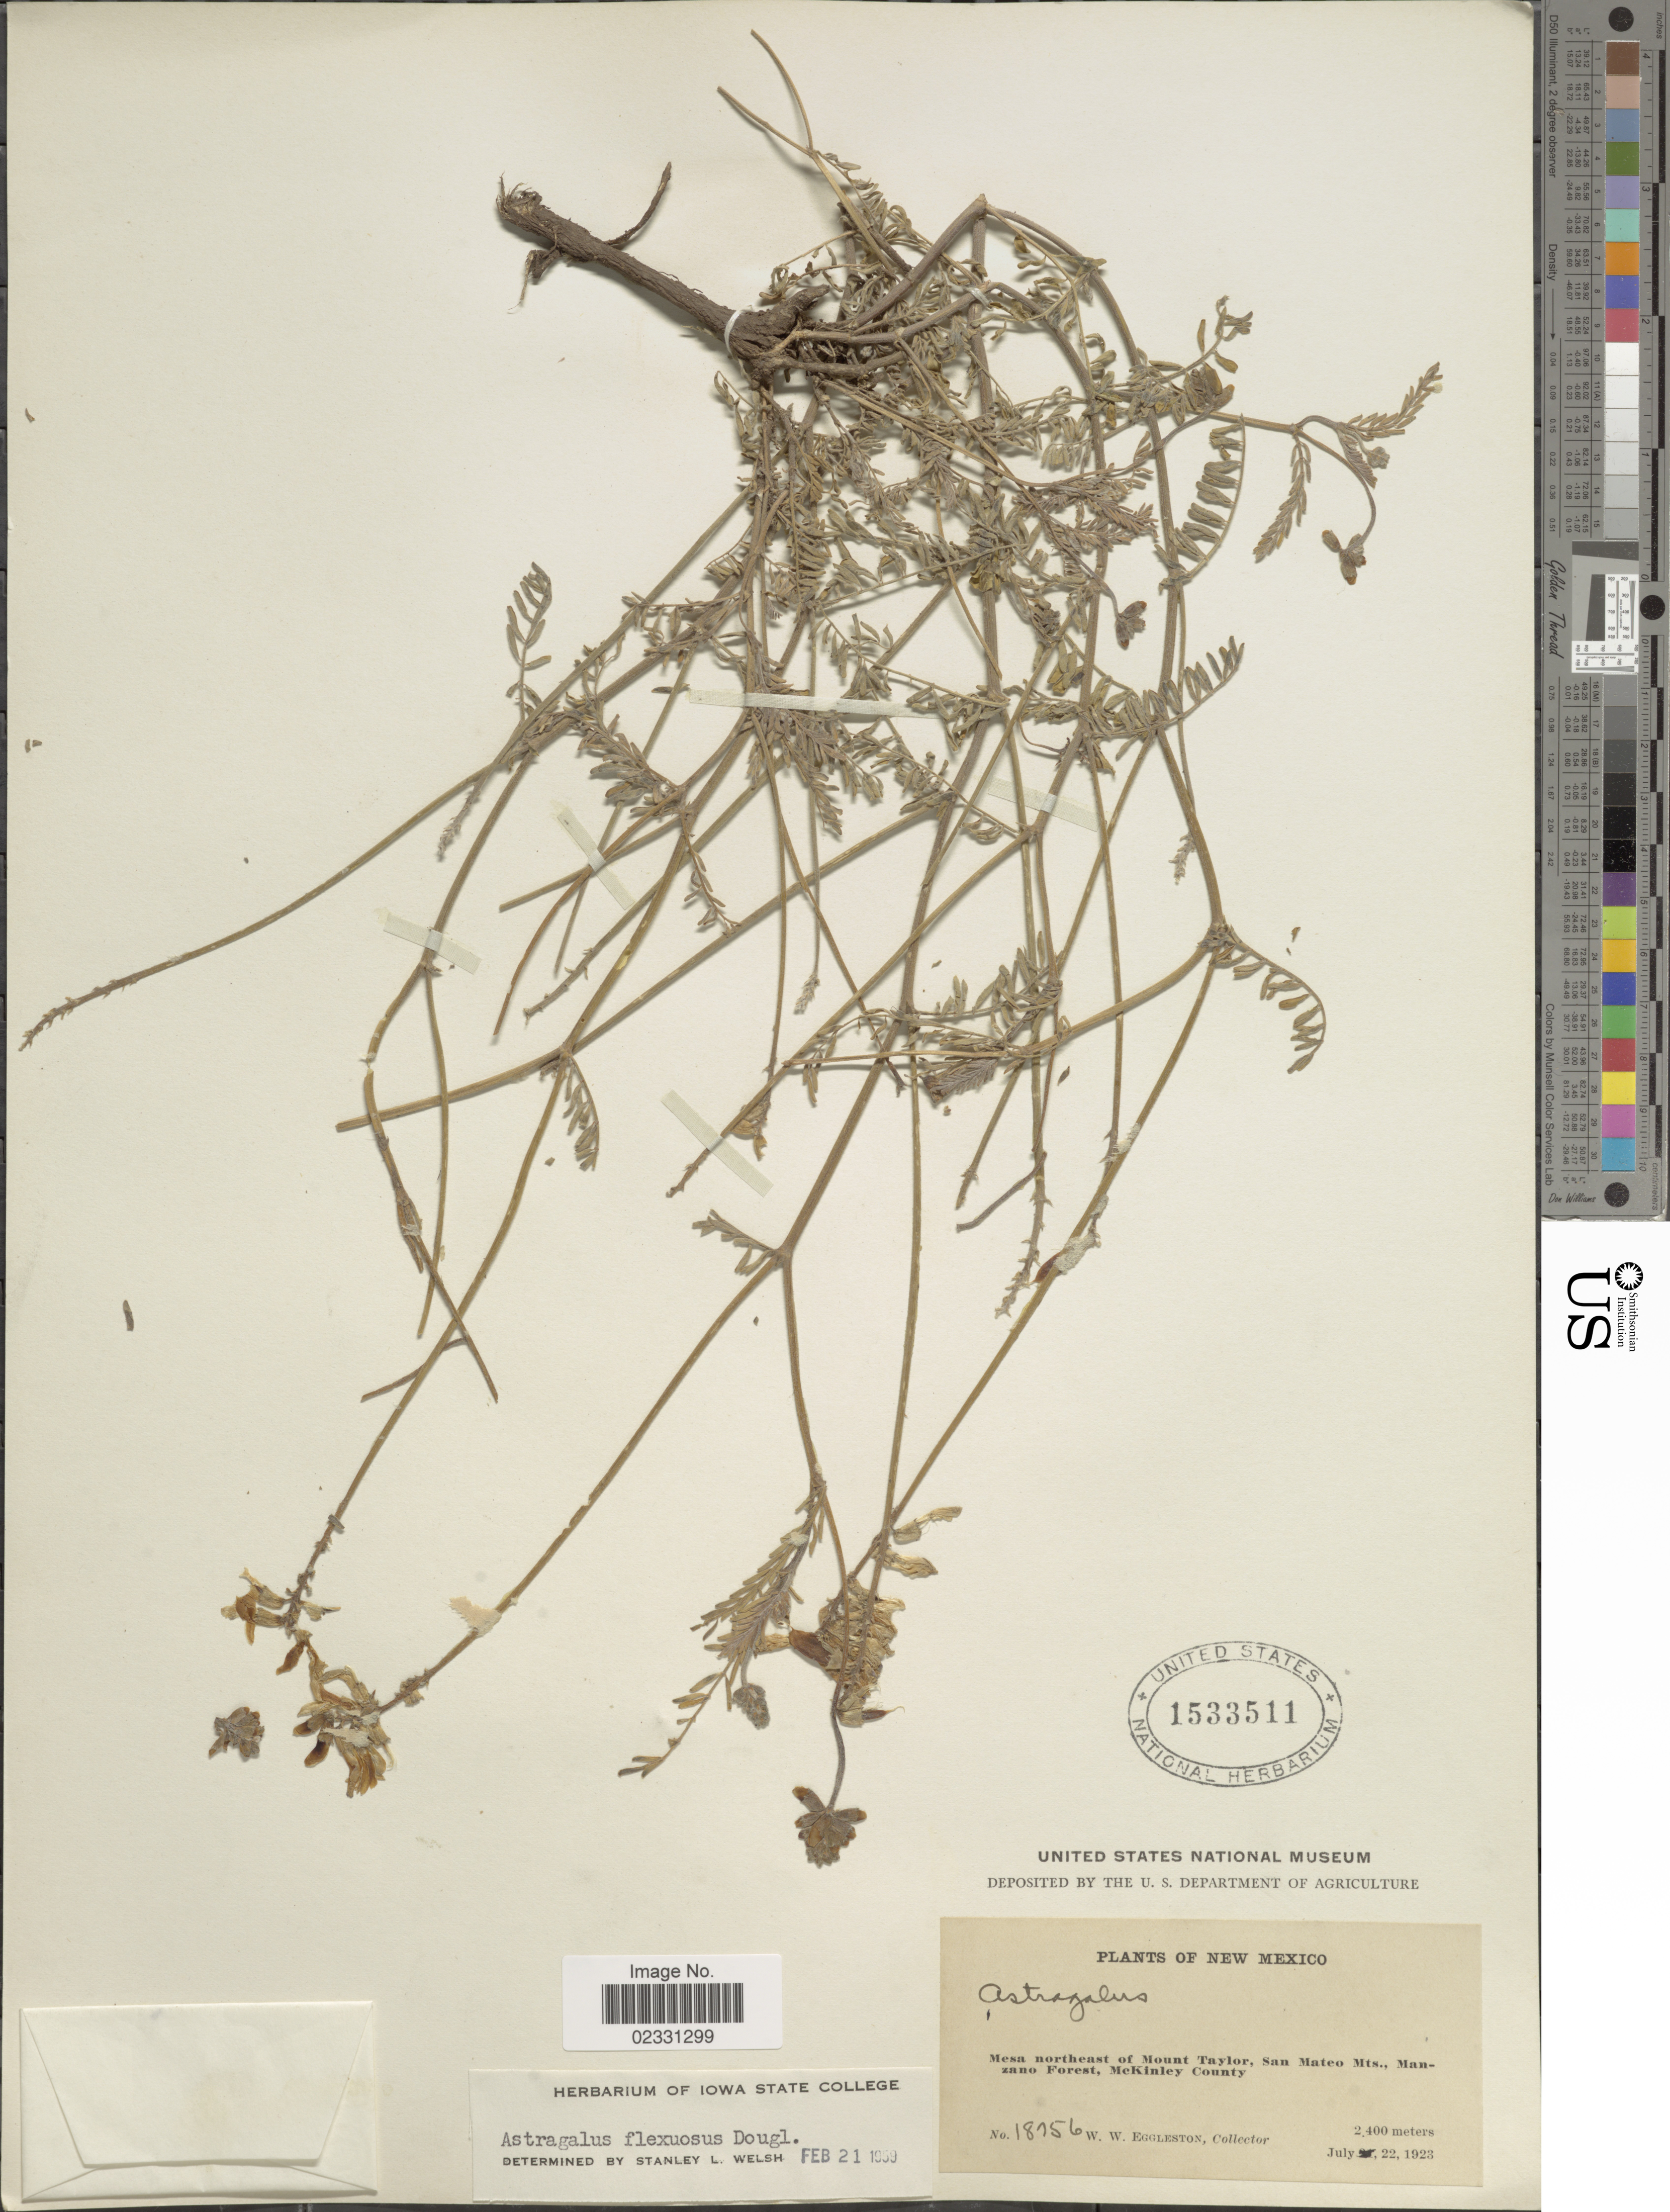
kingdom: Plantae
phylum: Tracheophyta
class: Magnoliopsida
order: Fabales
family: Fabaceae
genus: Astragalus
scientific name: Astragalus flexuosus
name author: (Hook.) Douglas ex G. Don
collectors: W. W. Eggleston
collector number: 18756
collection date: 1923-07-22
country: United States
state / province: New Mexico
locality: Mesa northeast of Mount Taylor, San Mateo Mts., Manzano Forest, McKinley County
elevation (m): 2400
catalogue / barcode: US 1533511